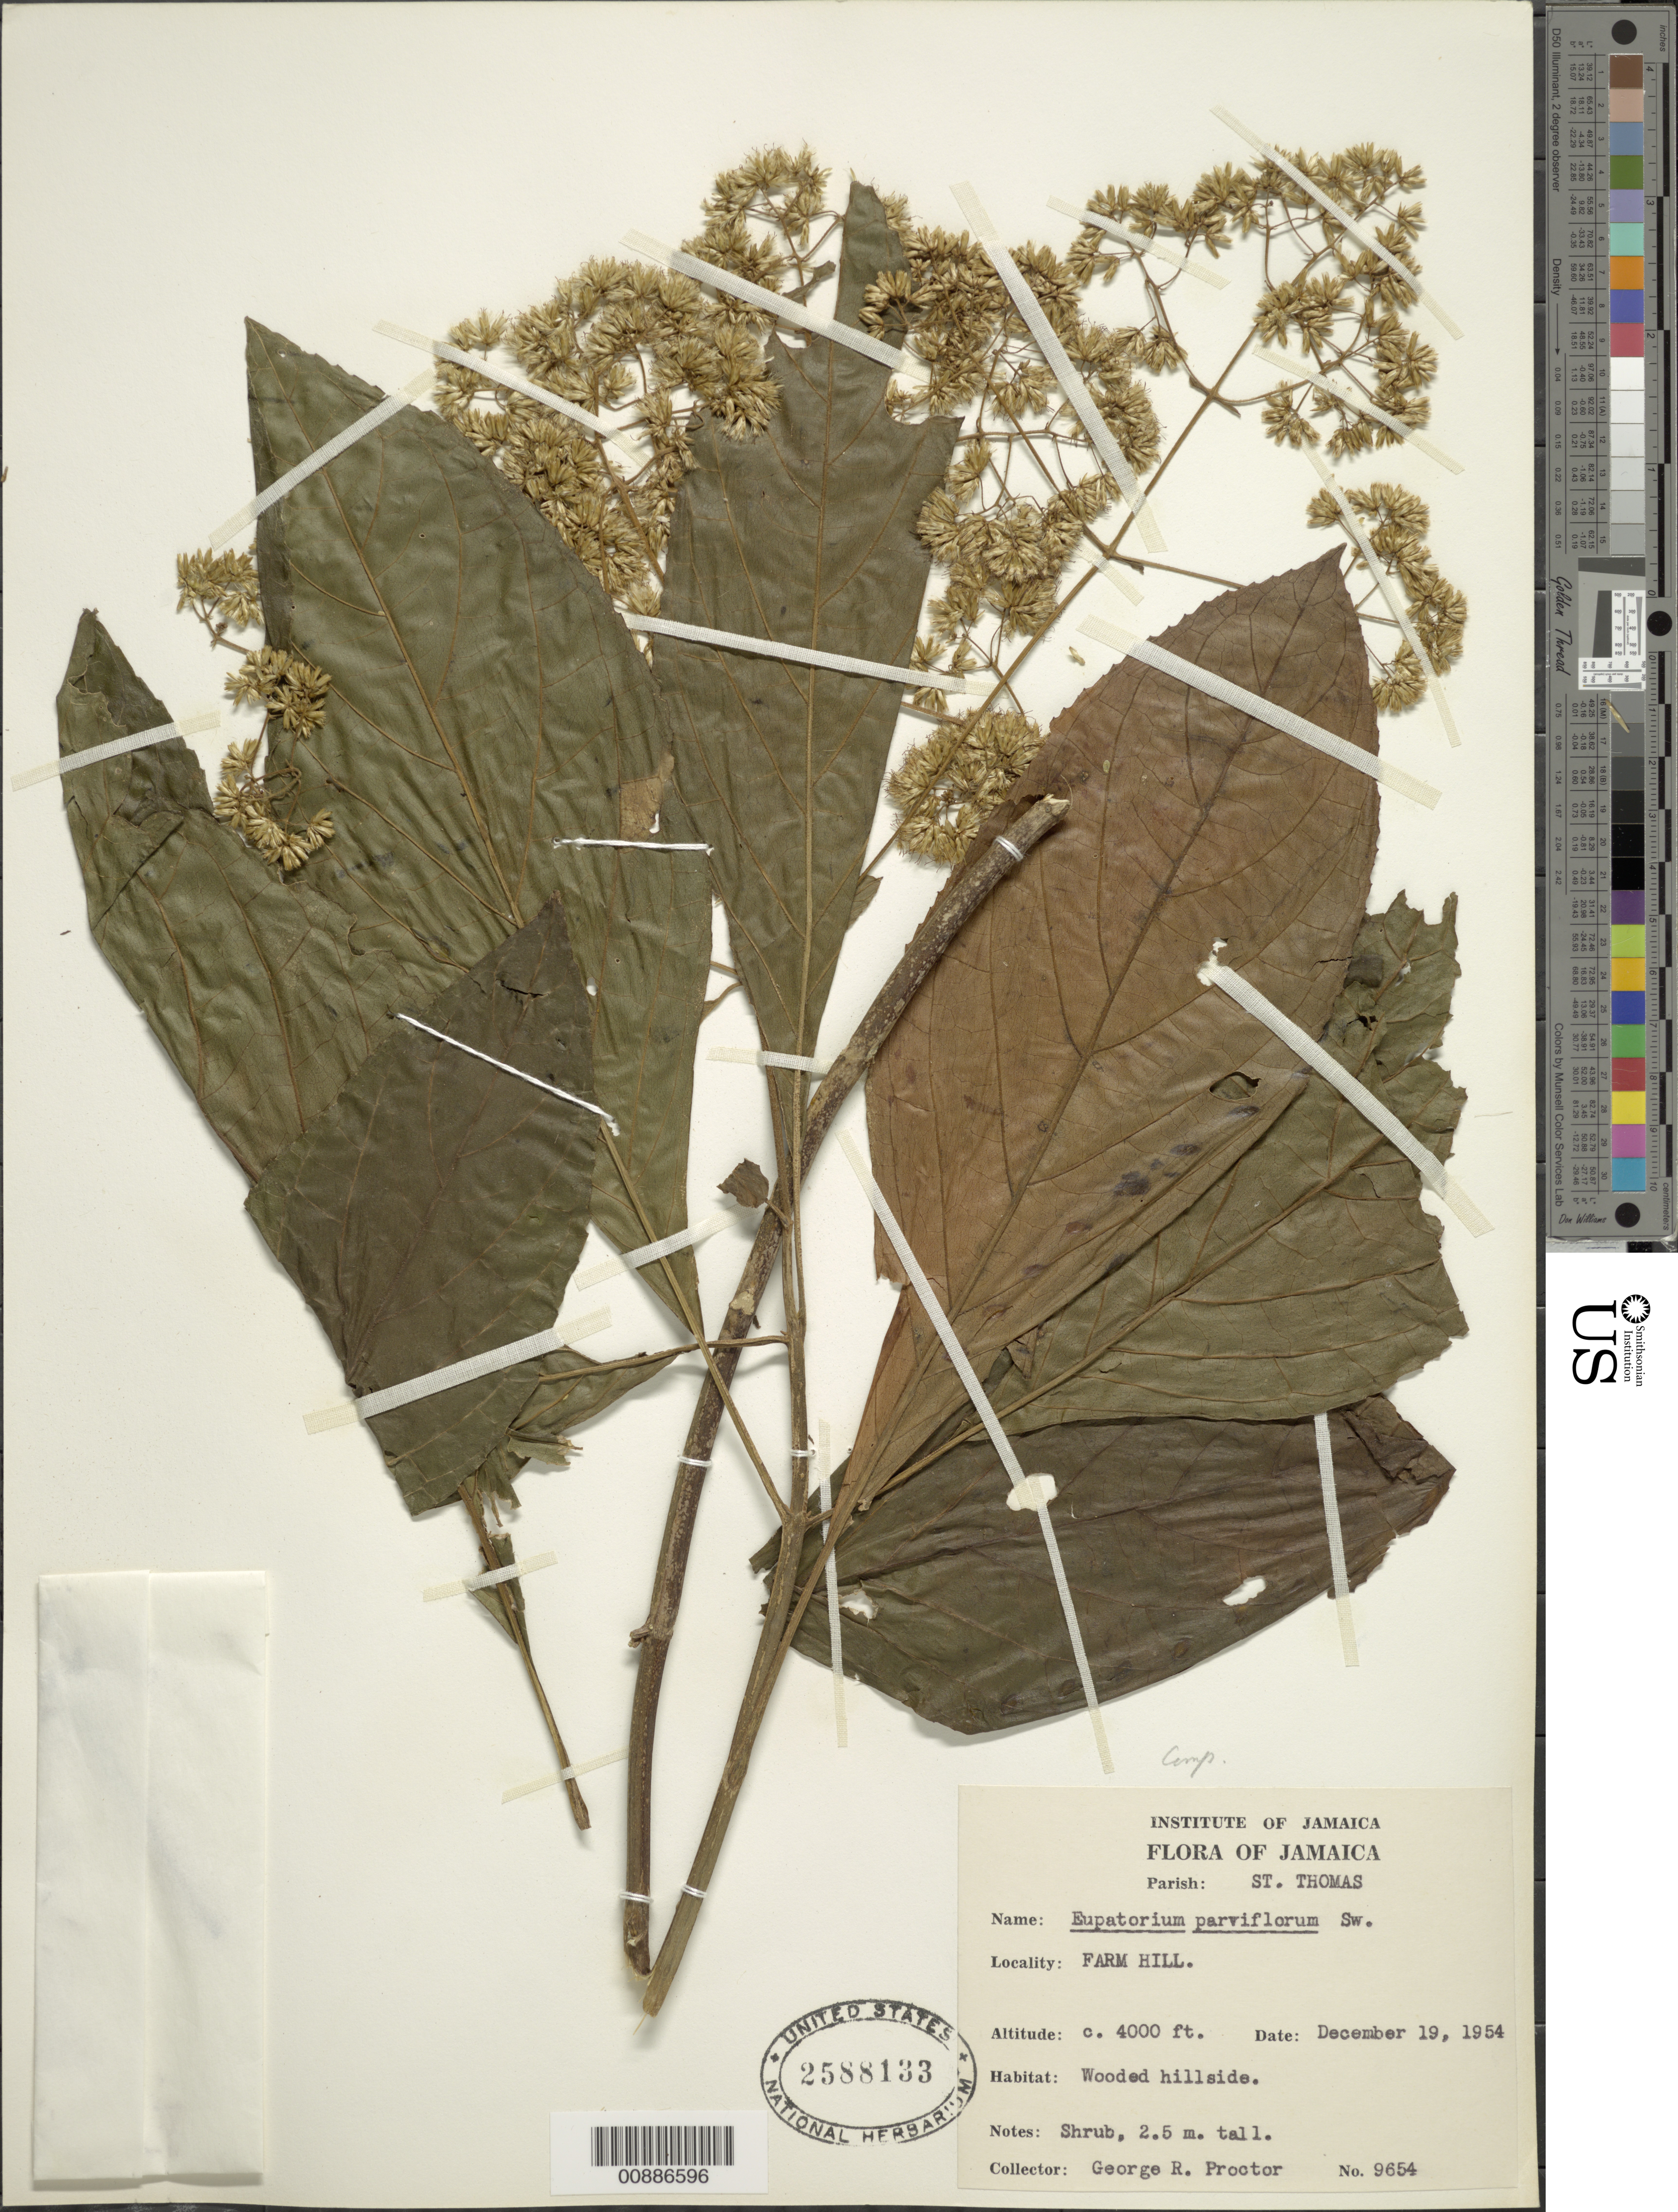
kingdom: Plantae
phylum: Tracheophyta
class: Magnoliopsida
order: Asterales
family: Asteraceae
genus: Critonia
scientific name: Critonia parviflora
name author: (Sw.) DC.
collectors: G. R. Proctor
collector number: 9654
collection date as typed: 19 Dec 1954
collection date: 1954-12-19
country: Jamaica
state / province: Saint Thomas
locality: Farm Hill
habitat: Wooded hillside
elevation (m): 1219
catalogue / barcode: US 2588133